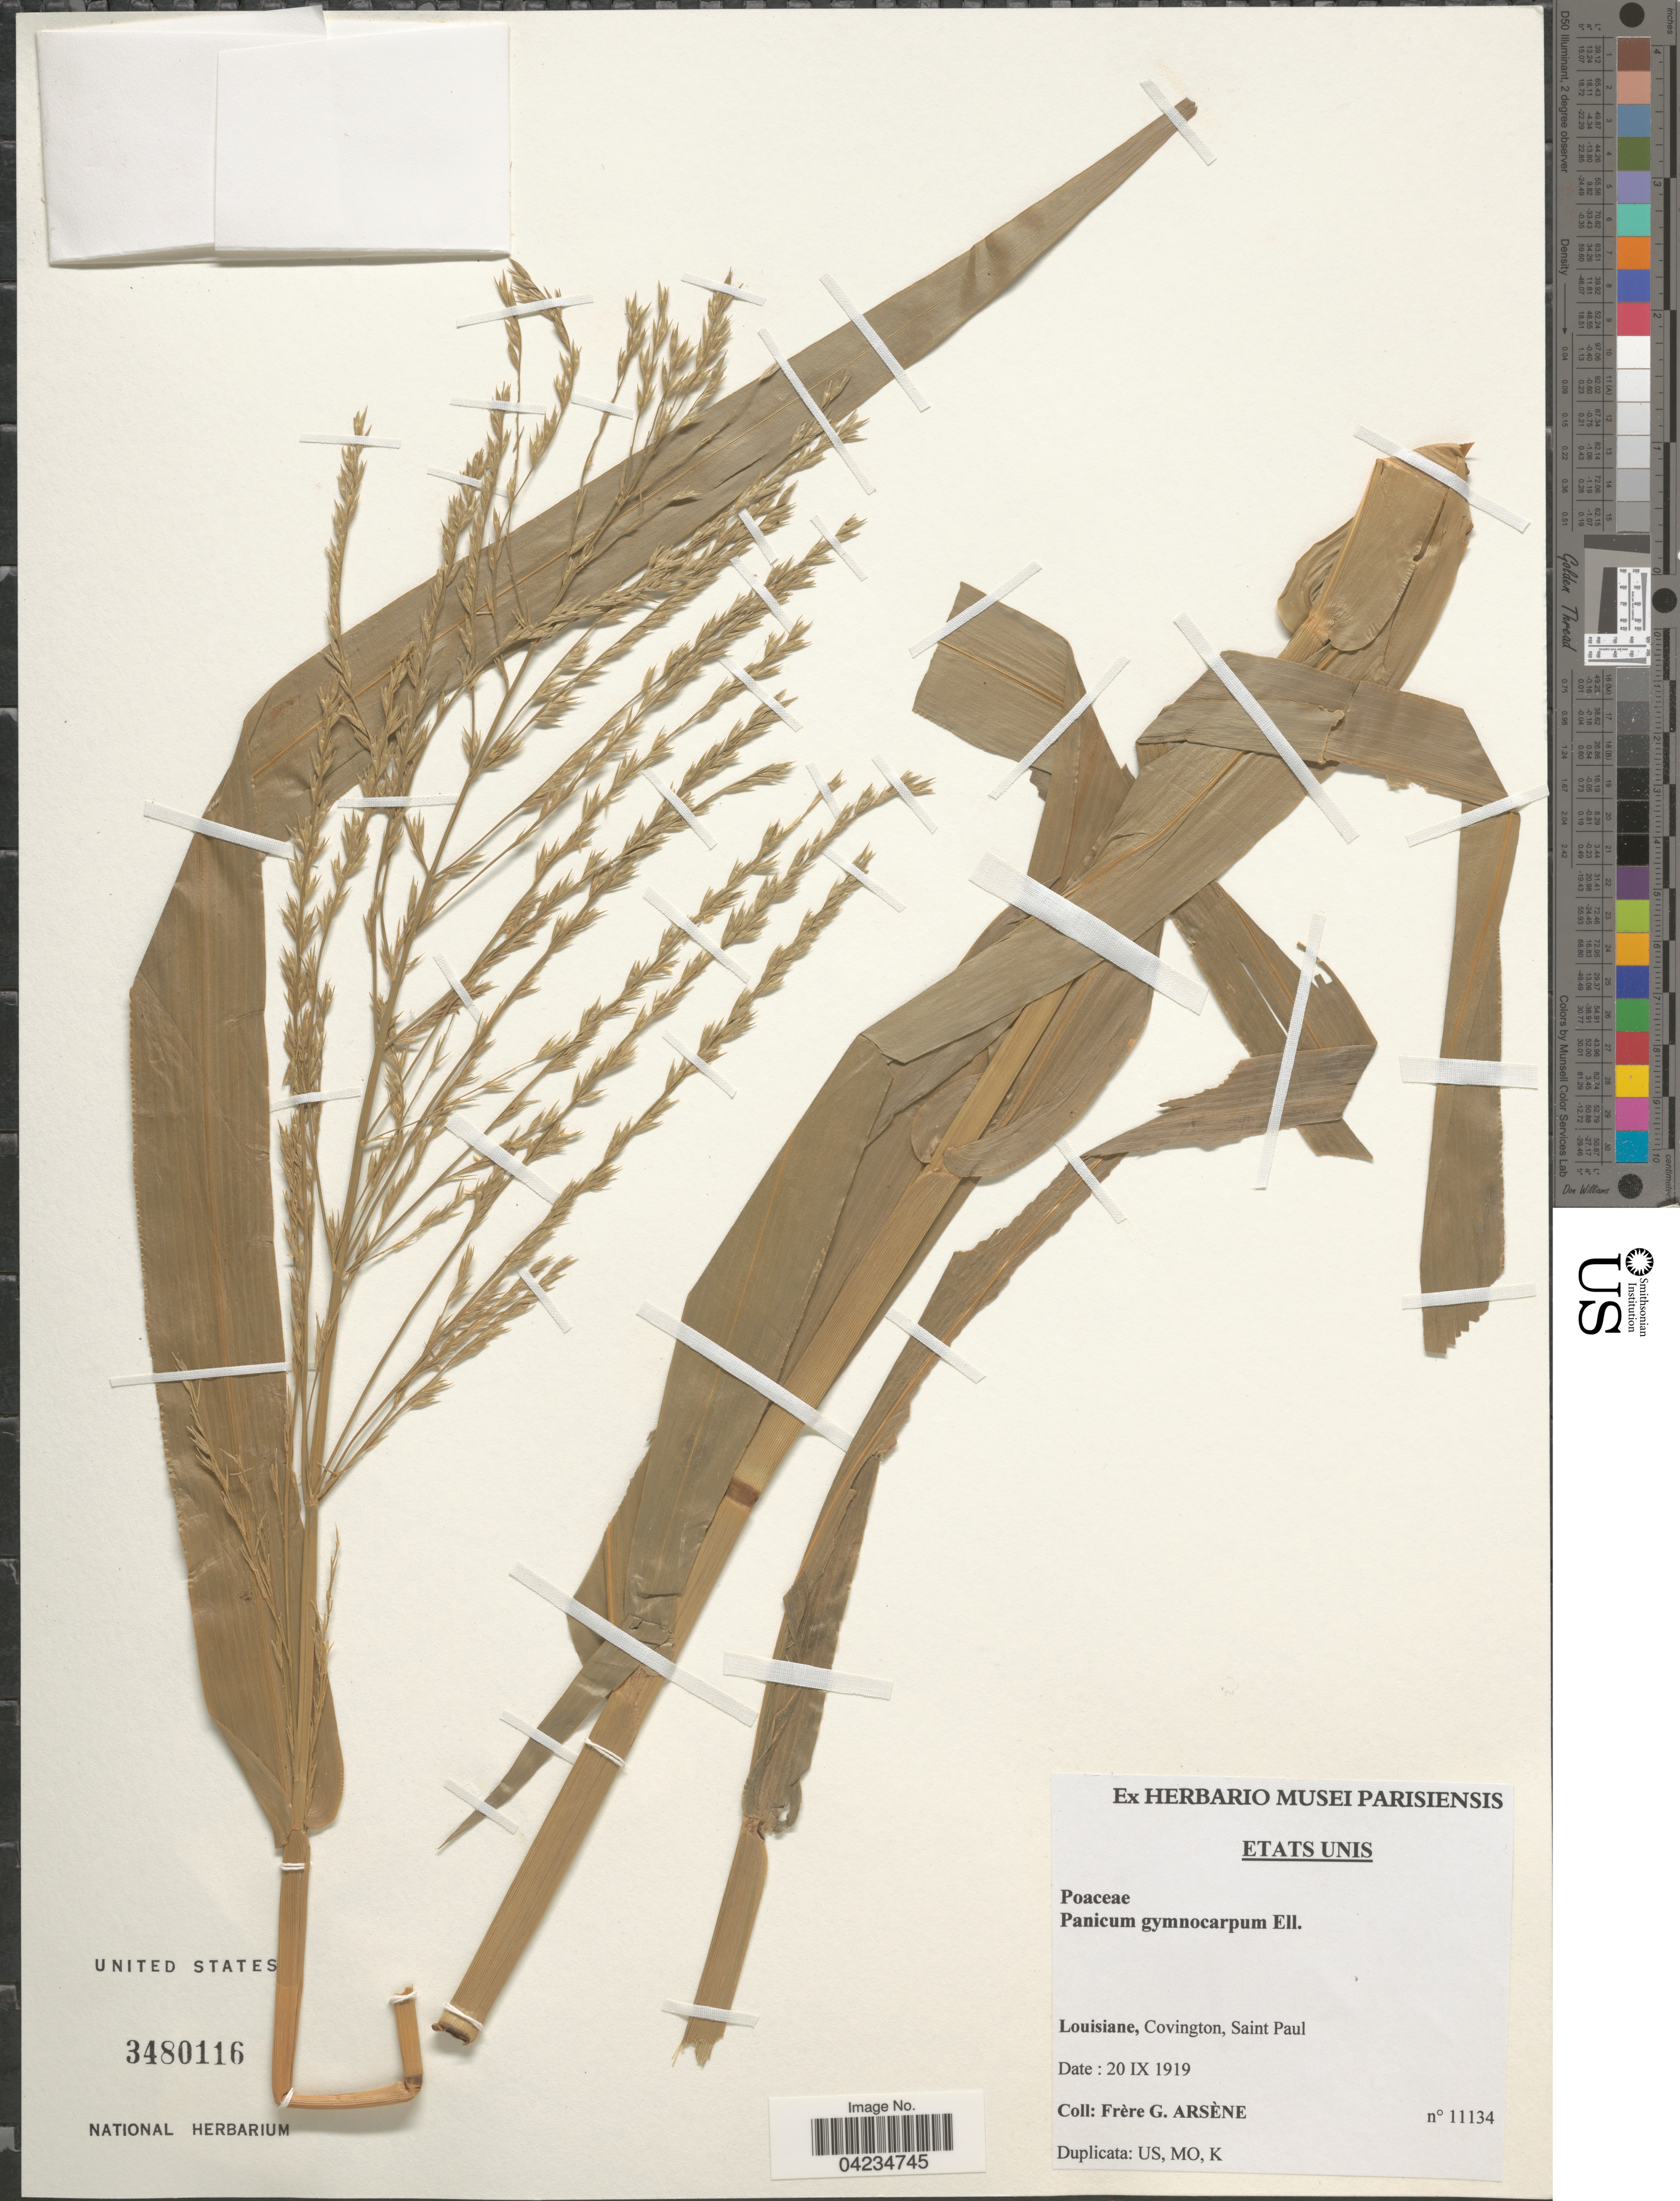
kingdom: Plantae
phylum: Tracheophyta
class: Liliopsida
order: Poales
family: Poaceae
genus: Phanopyrum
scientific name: Phanopyrum gymnocarpon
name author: (Elliott) Nash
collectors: Bro. G. Arsène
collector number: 11134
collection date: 1919-09-20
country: United States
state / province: Louisiana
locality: Louisiane, Covington, Saint Paul.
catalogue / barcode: US 3480116